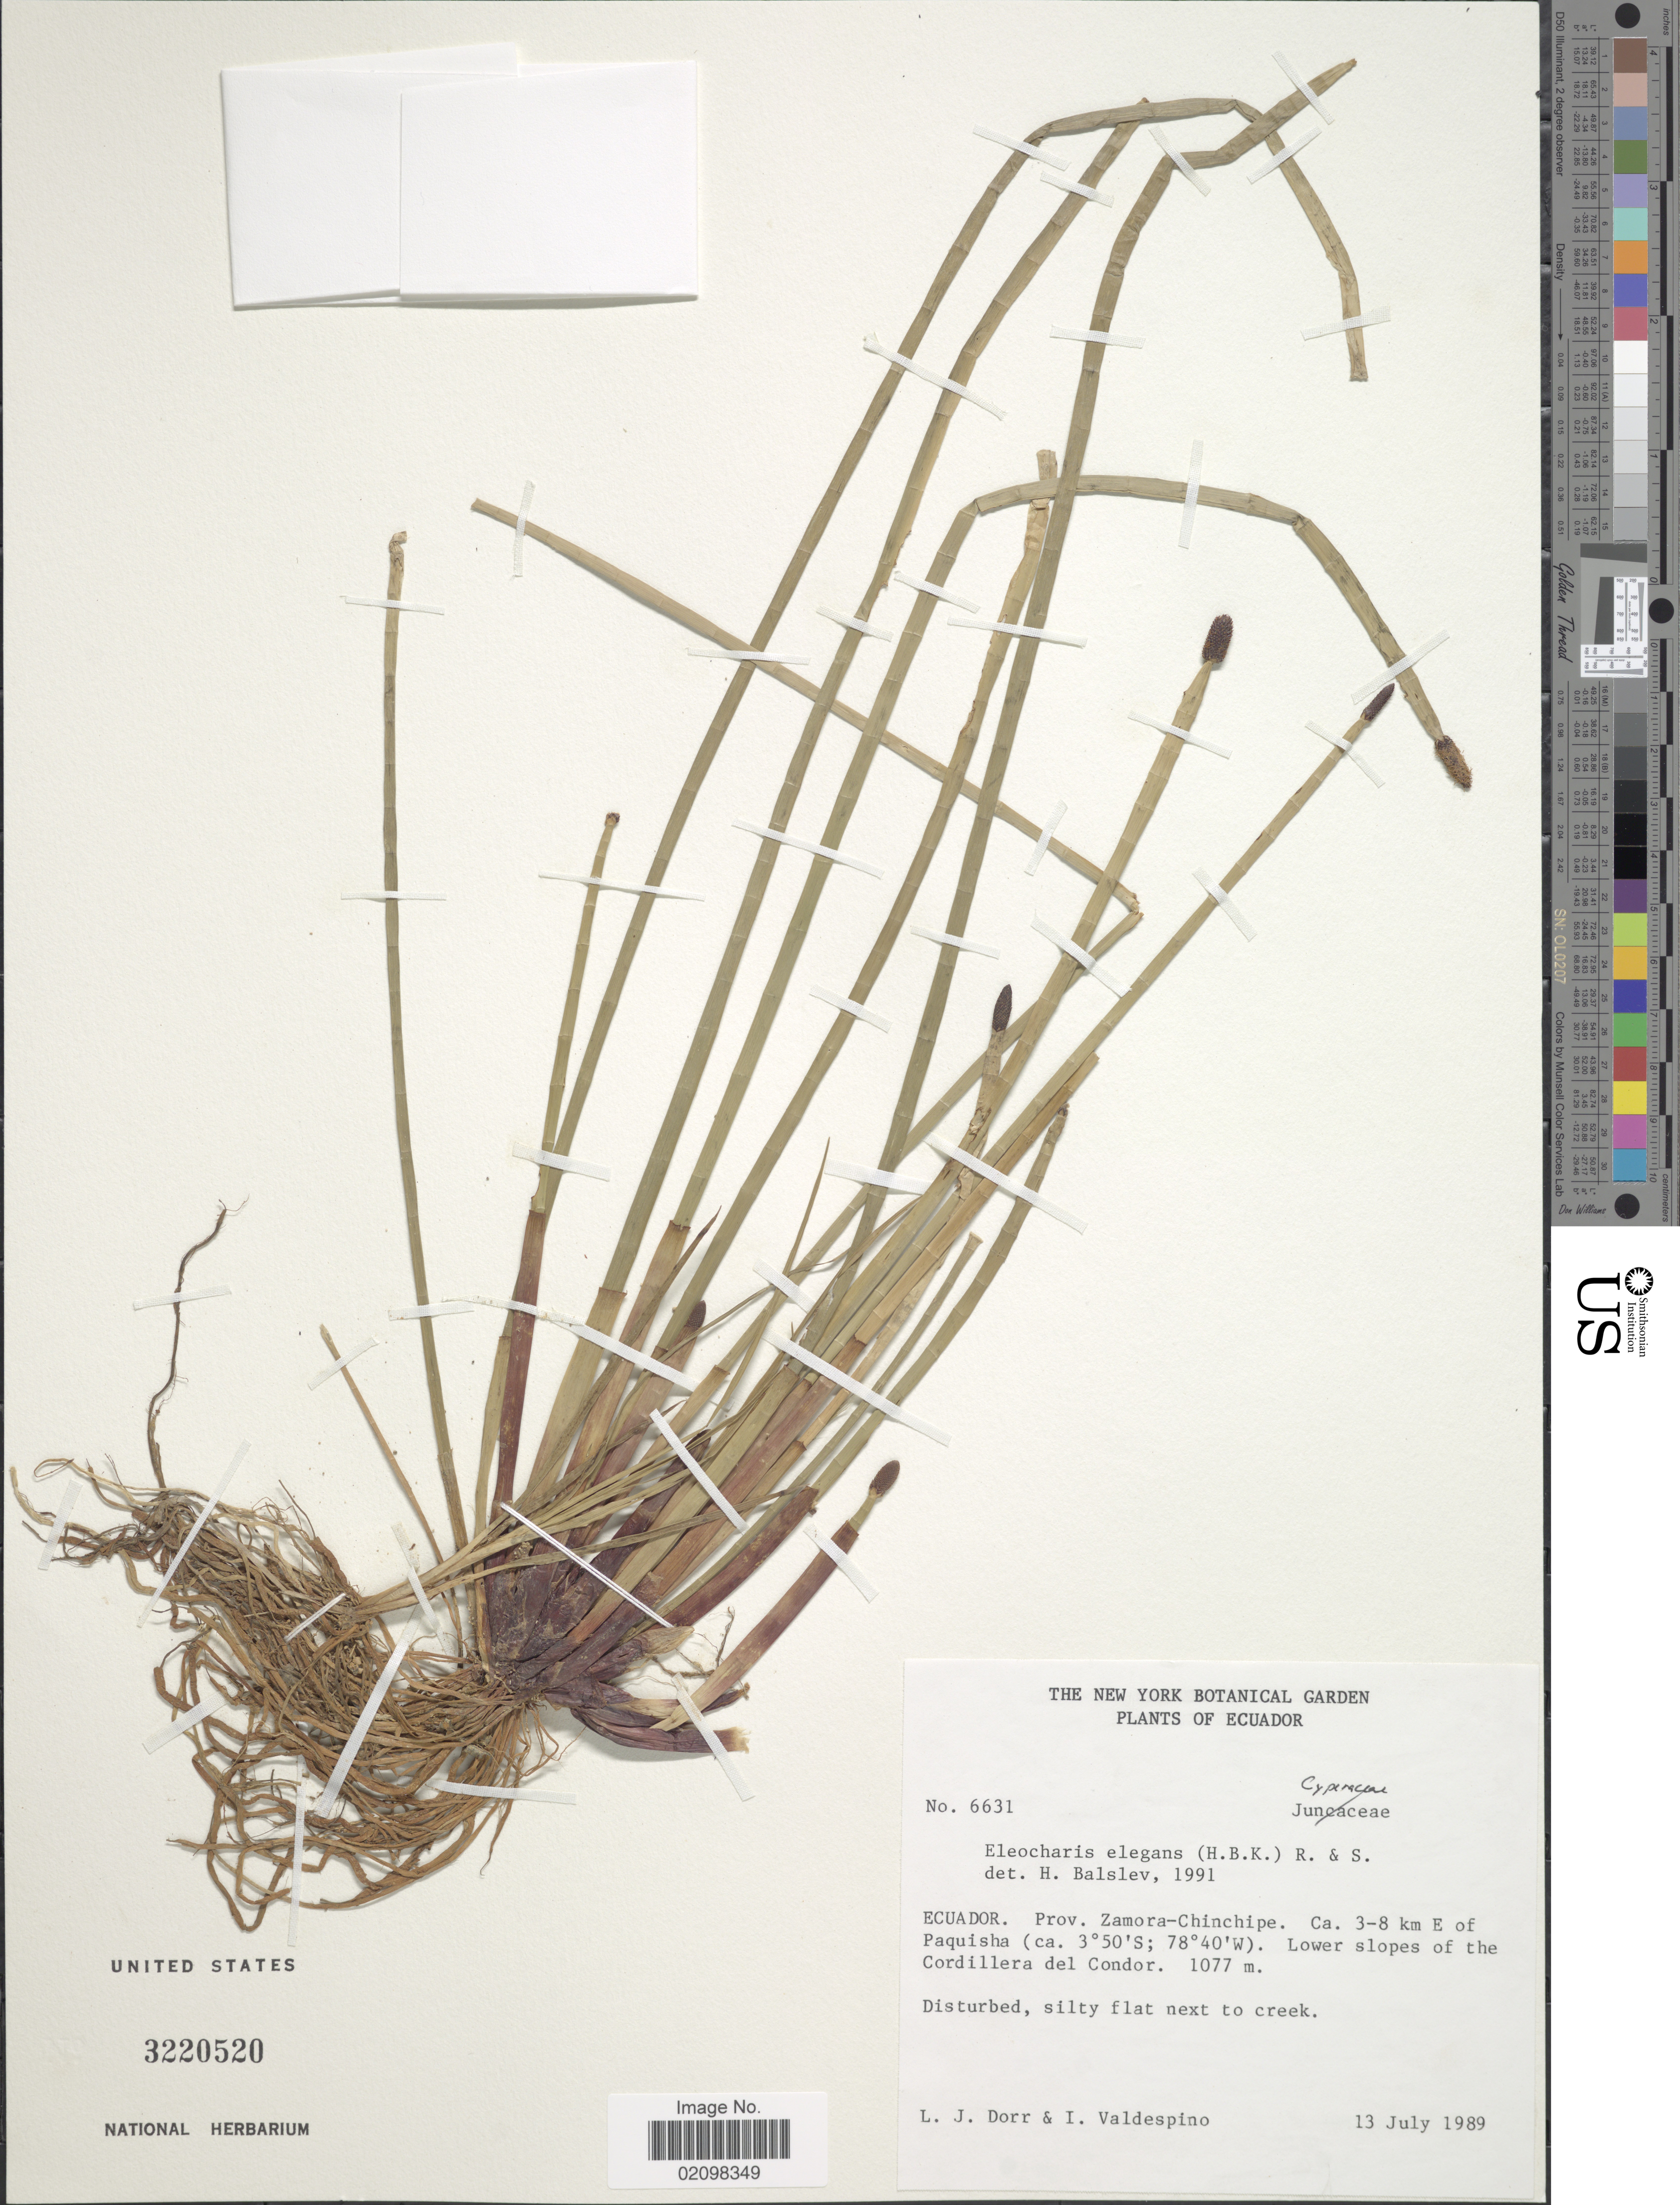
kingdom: Plantae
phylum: Tracheophyta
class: Liliopsida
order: Poales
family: Cyperaceae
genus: Eleocharis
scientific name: Eleocharis elegans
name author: (Kunth) Roem. & Schult.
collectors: L. J. Dorr & I. A. Valdespino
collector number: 6631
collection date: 1989-07-13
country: Ecuador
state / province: Zamora-Chinchipe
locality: Ca. 3-8 km E of Paquisha. Lower slopes of the Cordillera del Condor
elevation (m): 1077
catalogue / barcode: US 3220520